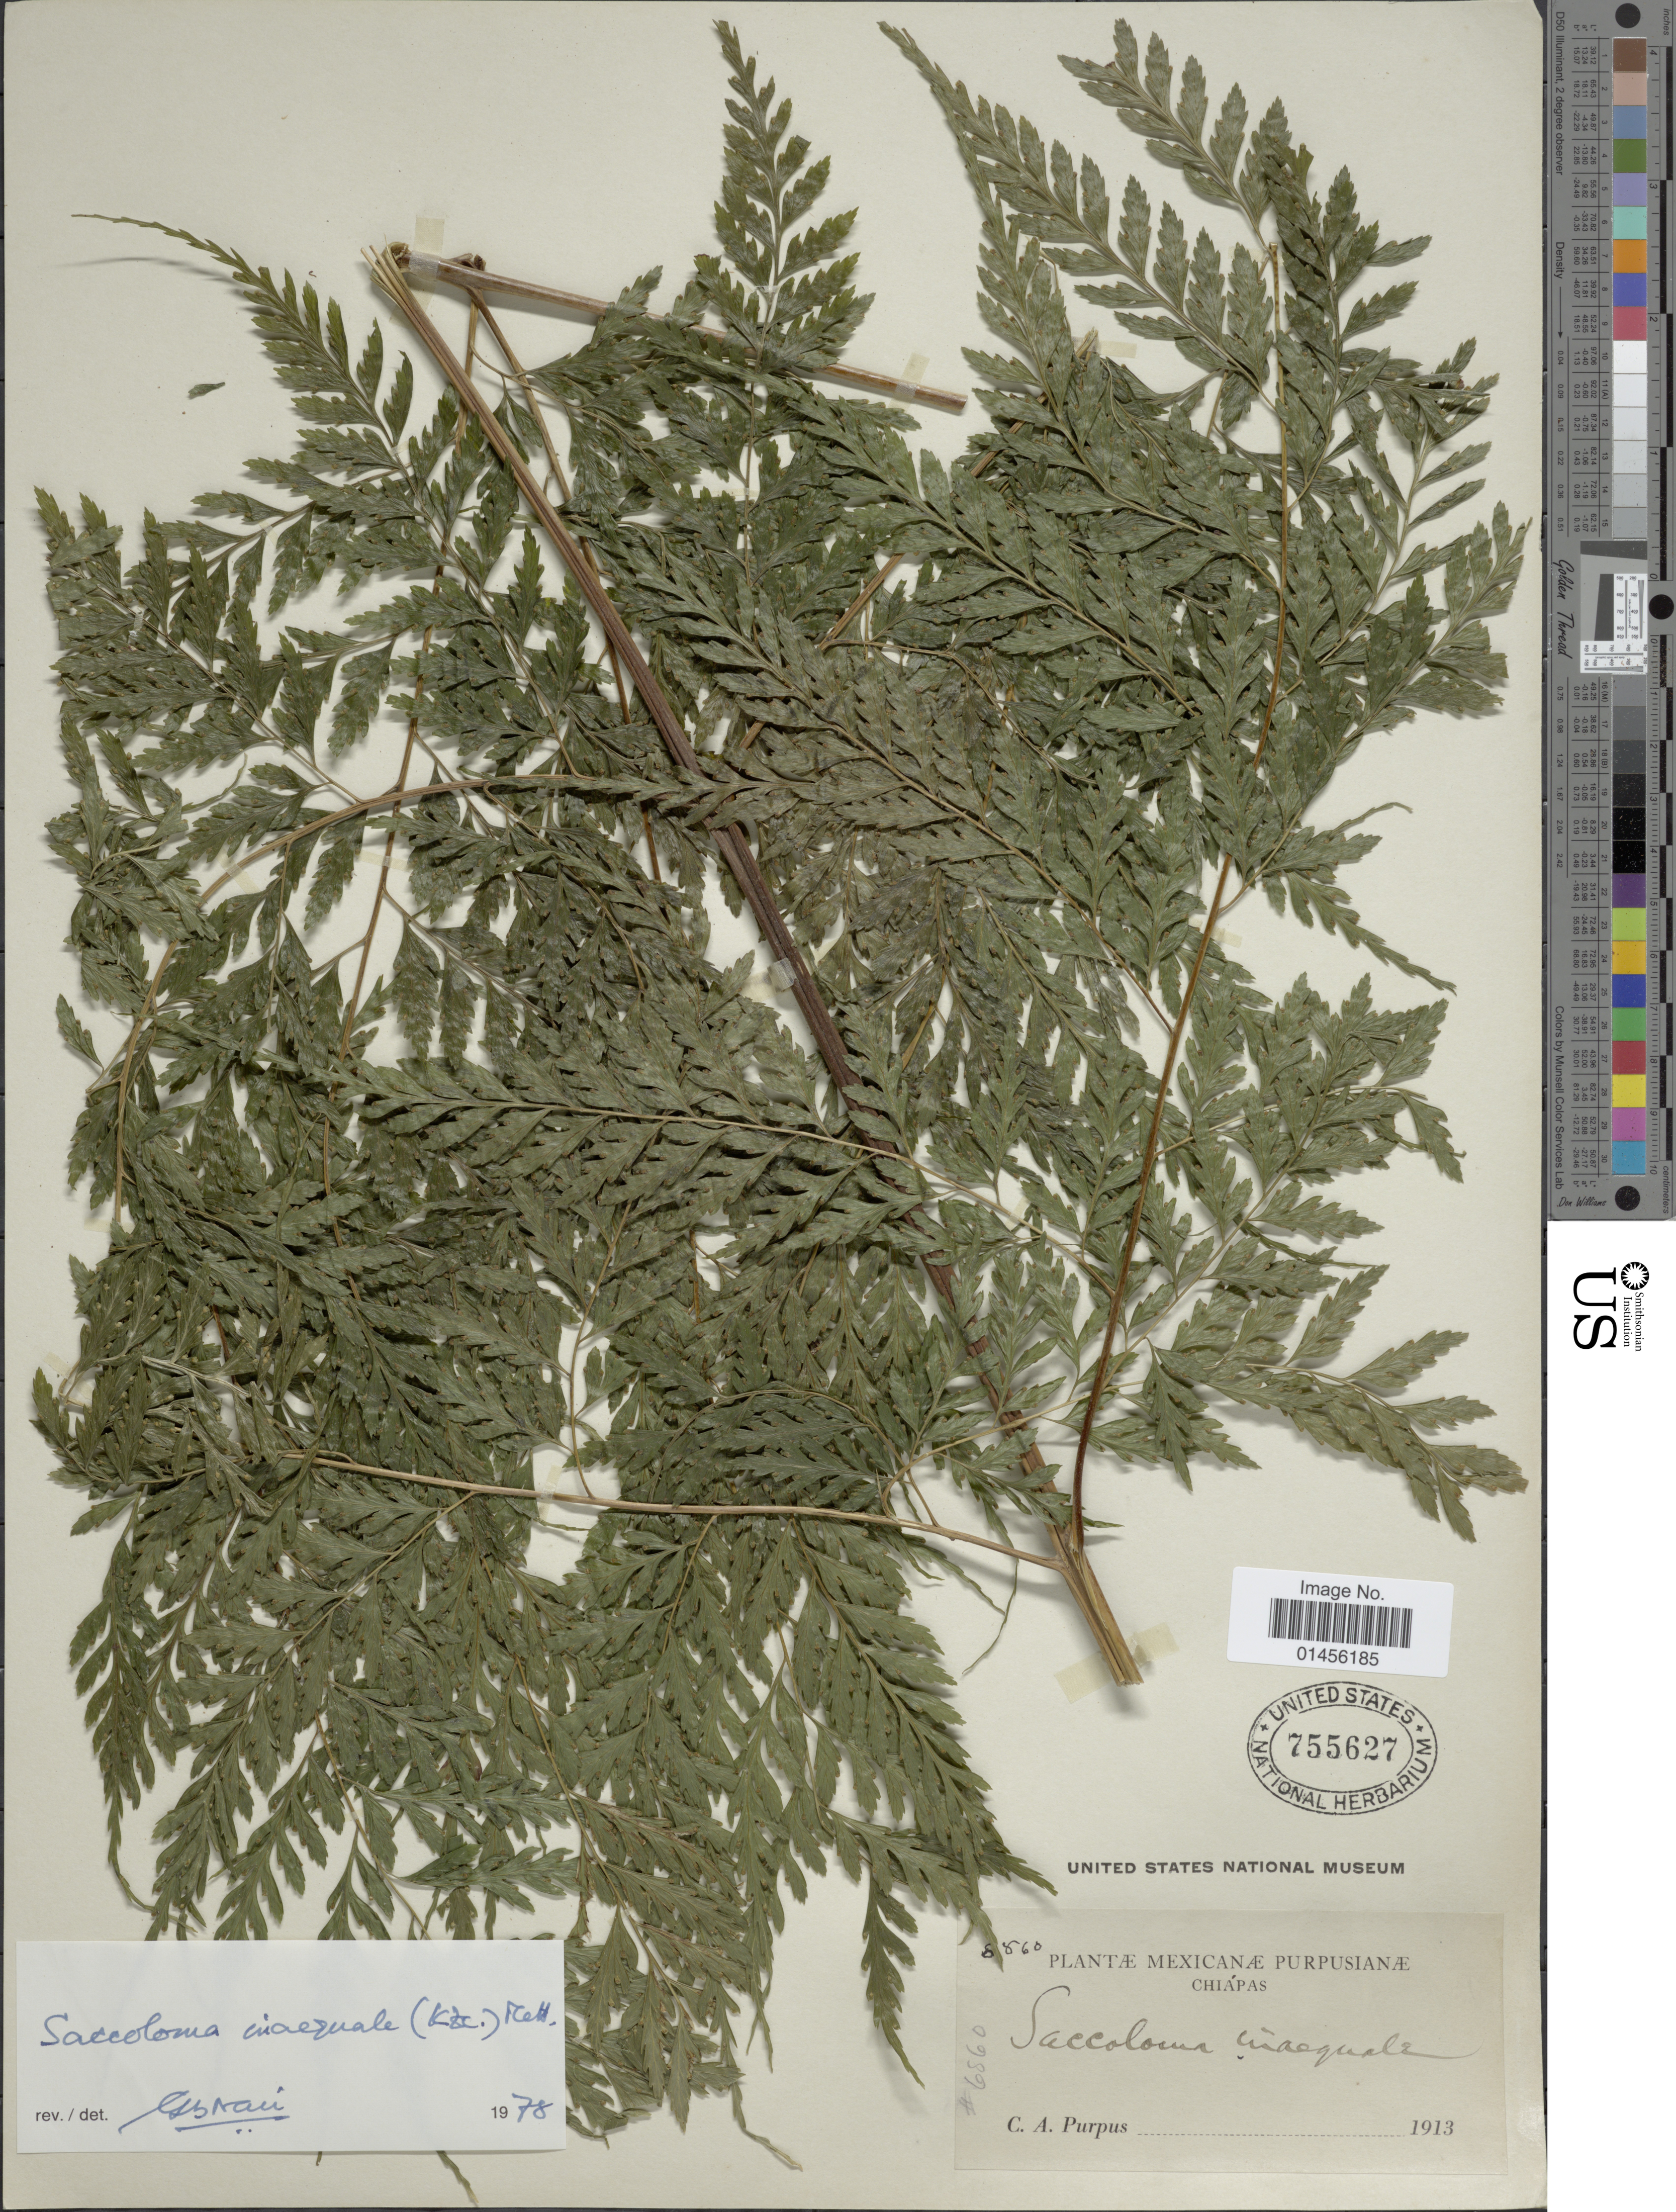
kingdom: Plantae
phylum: Tracheophyta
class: Polypodiopsida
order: Polypodiales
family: Saccolomataceae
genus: Saccoloma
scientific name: Saccoloma inaequale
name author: (Kunze) Mett.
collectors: C. A. Purpus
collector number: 6860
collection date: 1913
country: Mexico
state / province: Chiapas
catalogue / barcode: US 755627